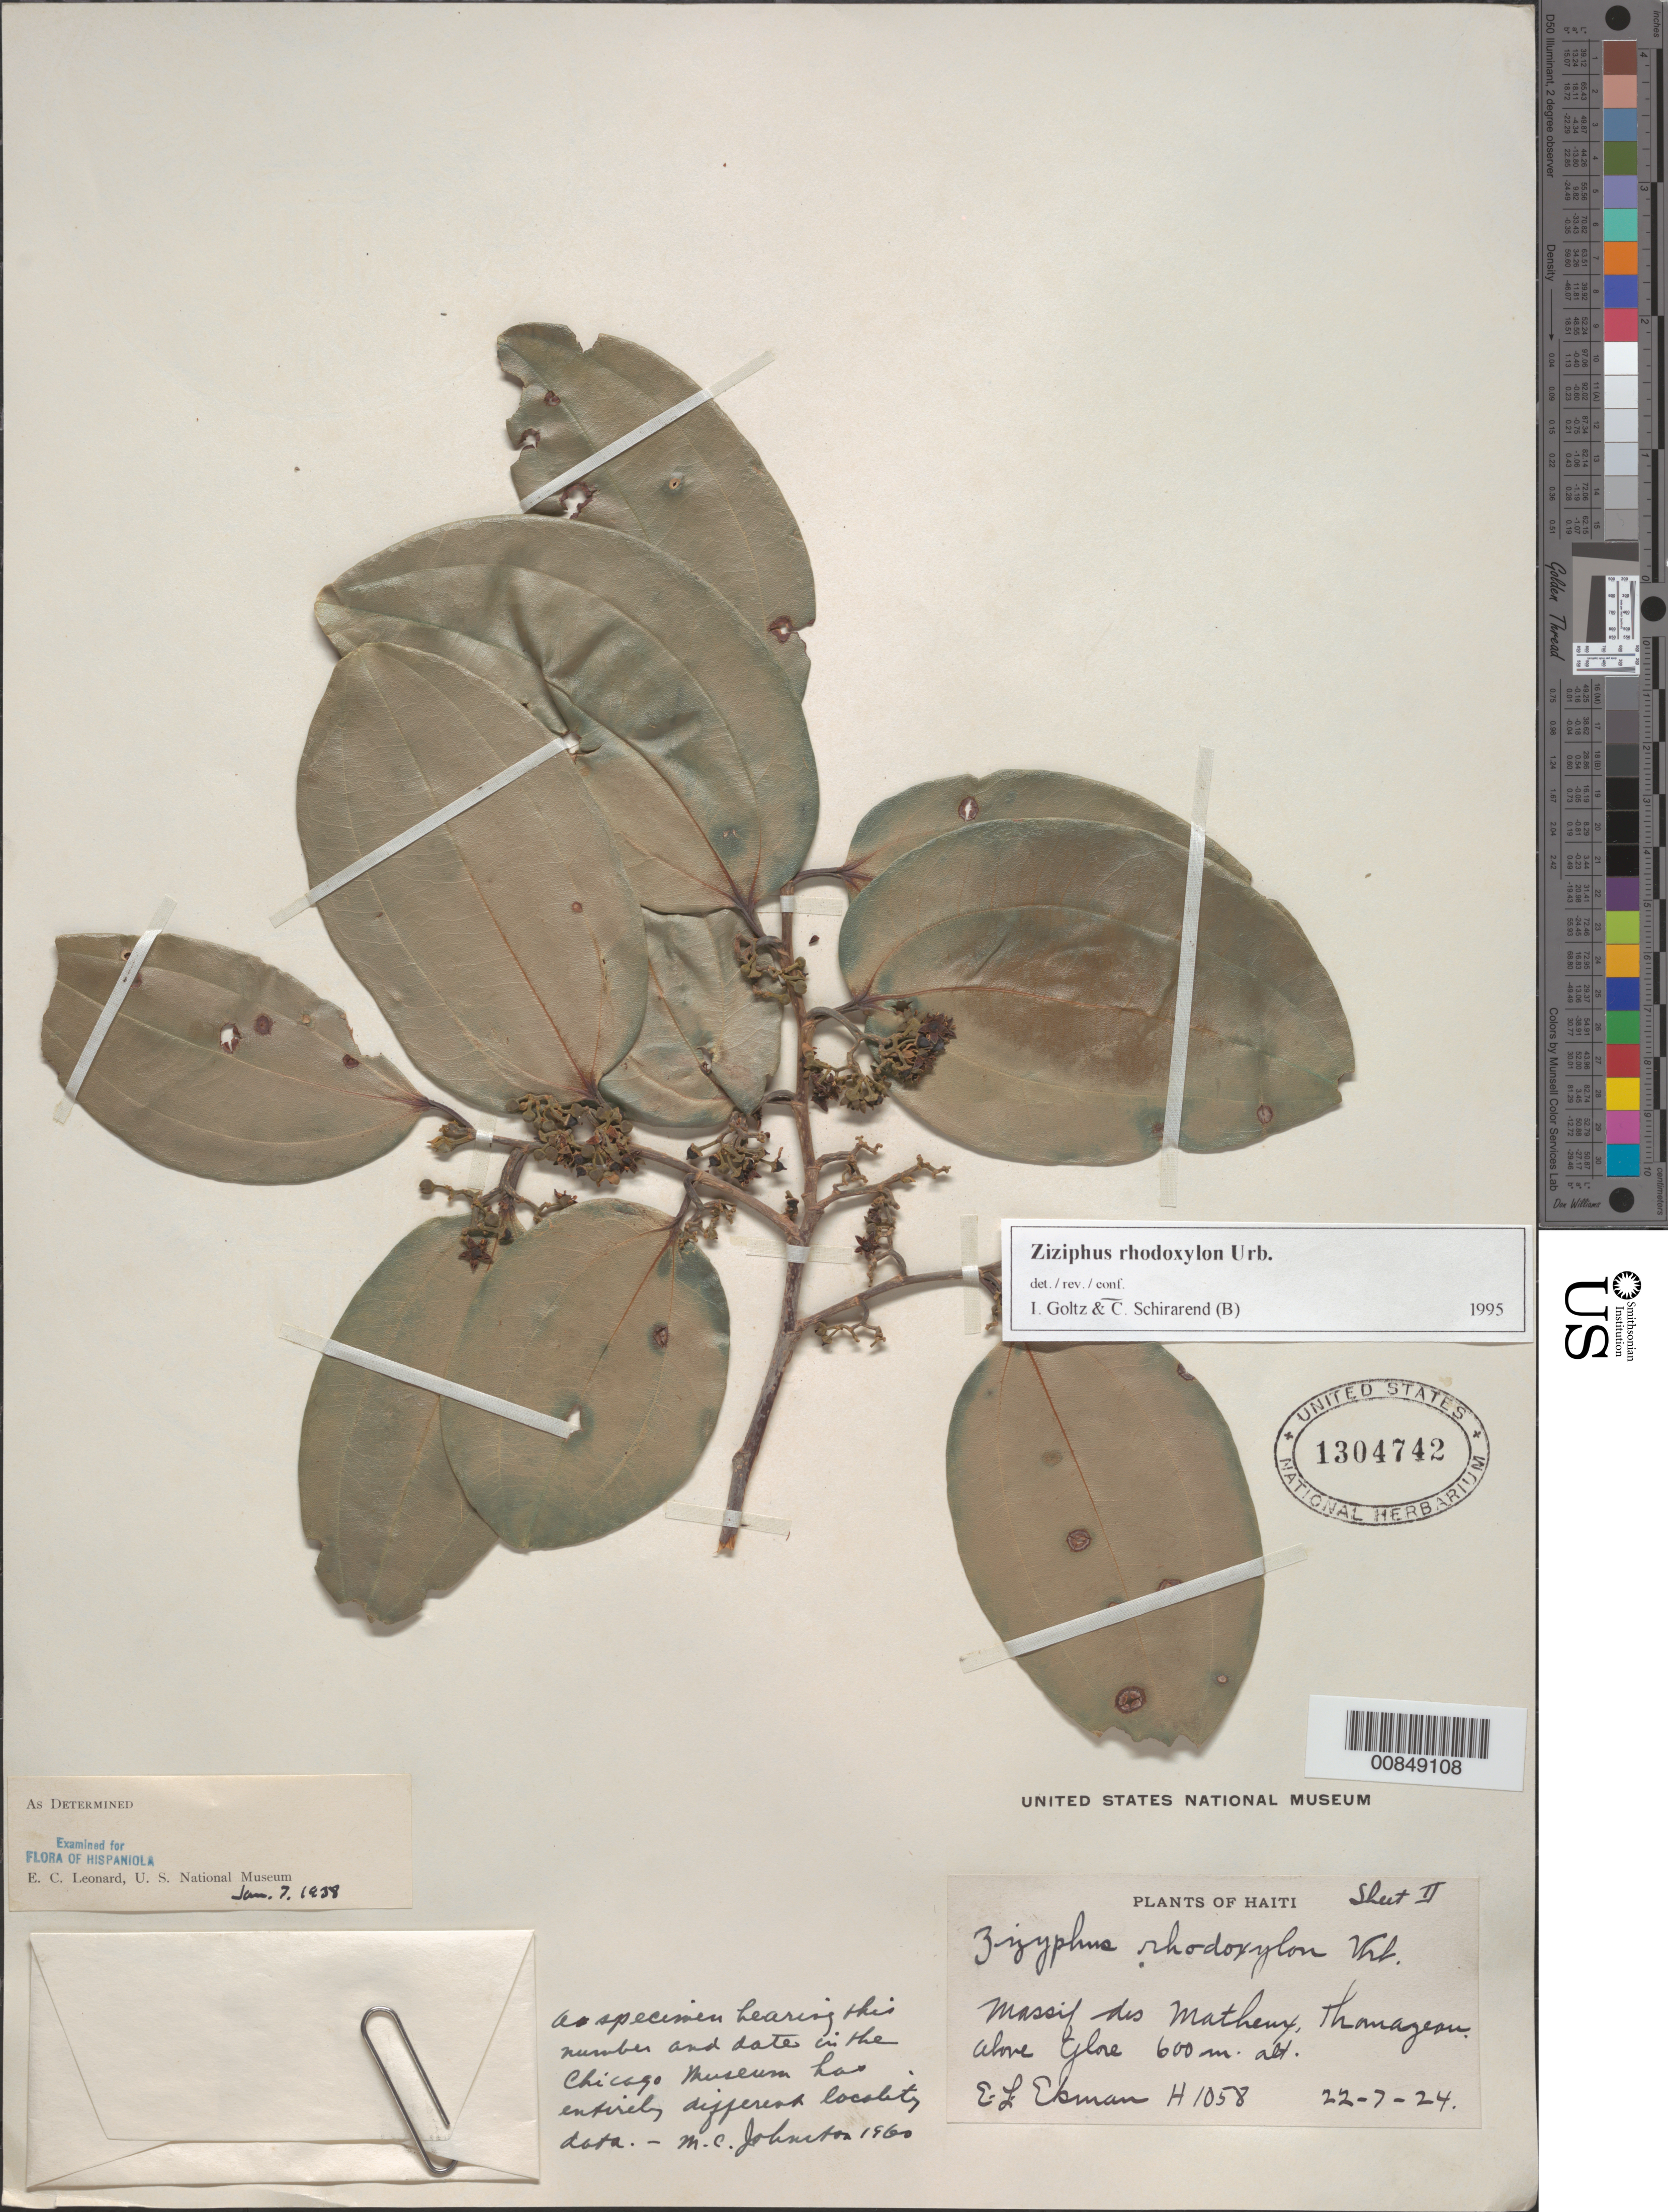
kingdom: Plantae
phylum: Tracheophyta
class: Magnoliopsida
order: Rosales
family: Rhamnaceae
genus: Sarcomphalus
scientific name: Sarcomphalus rhodoxylon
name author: (Urb.) Hauenschild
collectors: E. L. Ekman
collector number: H 1058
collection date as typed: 22 Jul 1924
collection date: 1924-07-22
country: Haiti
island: Hispaniola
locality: Massif des Matheux, Thomazeau, above Glore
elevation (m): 600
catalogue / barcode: US 1304742